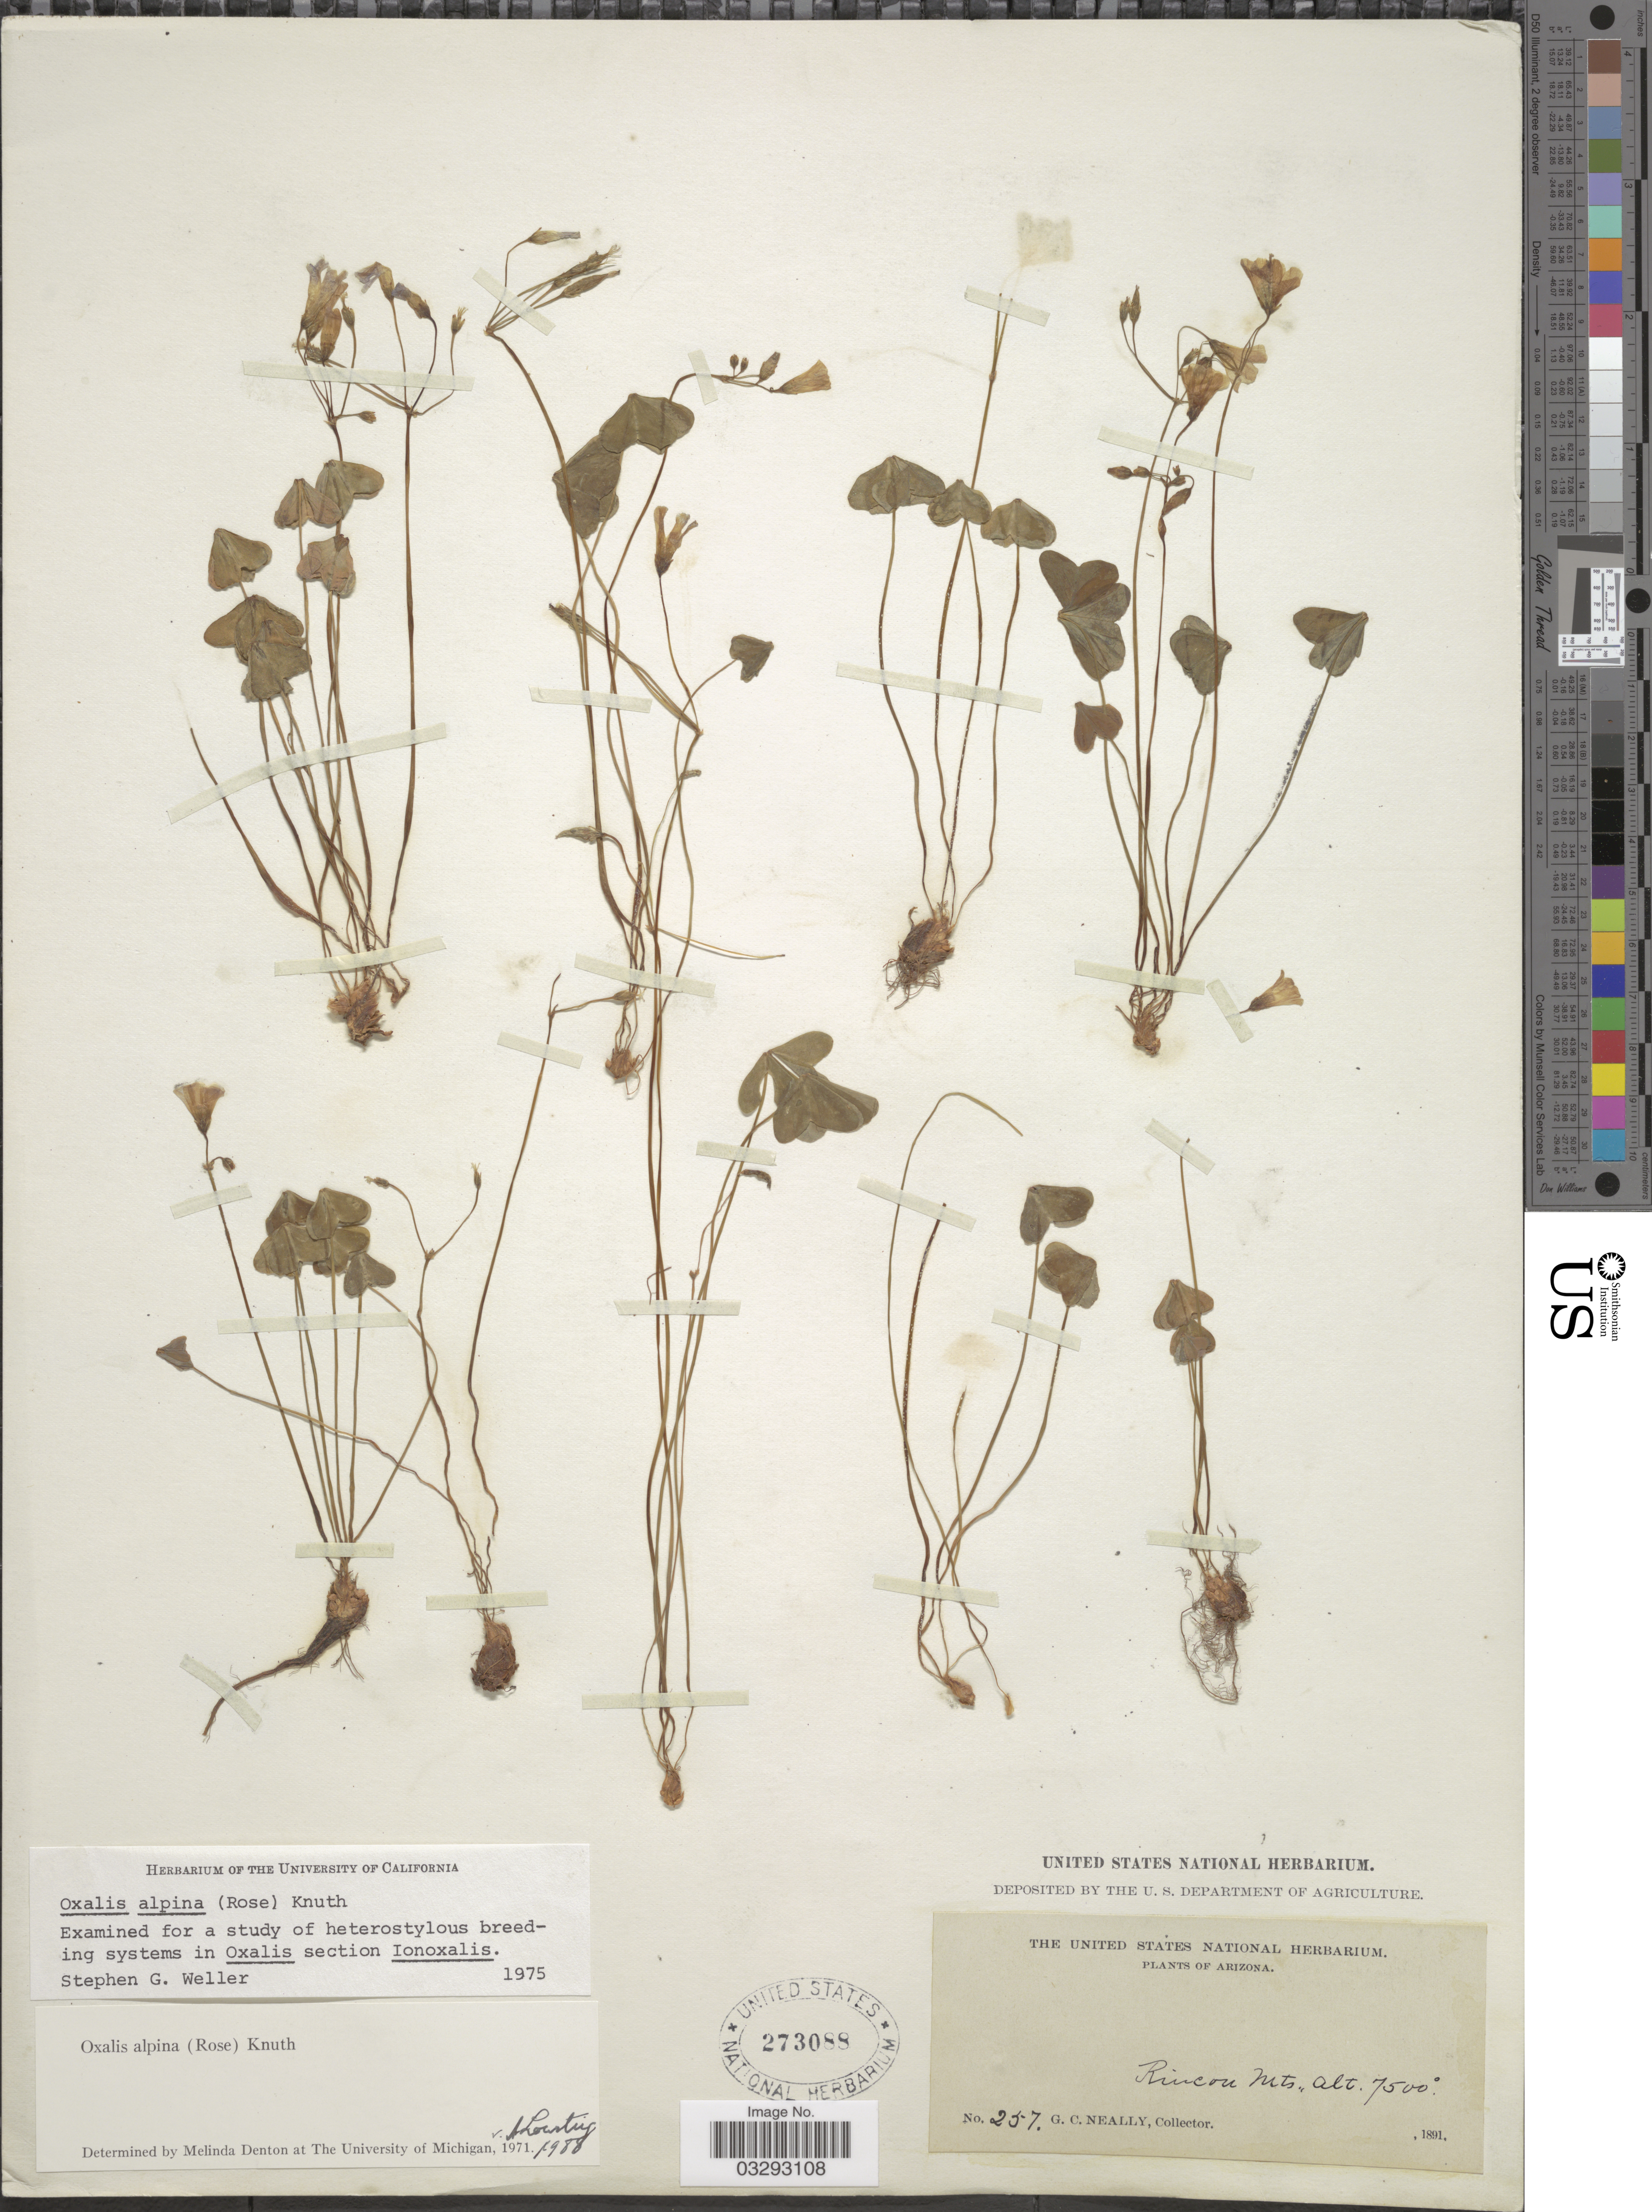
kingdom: Plantae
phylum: Tracheophyta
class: Magnoliopsida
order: Oxalidales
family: Oxalidaceae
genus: Oxalis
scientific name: Oxalis alpina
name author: (Rose) R. Knuth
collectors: G. Neally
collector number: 257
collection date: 1891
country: United States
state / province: Arizona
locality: Rincon Mts.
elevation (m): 2286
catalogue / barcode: US 273088